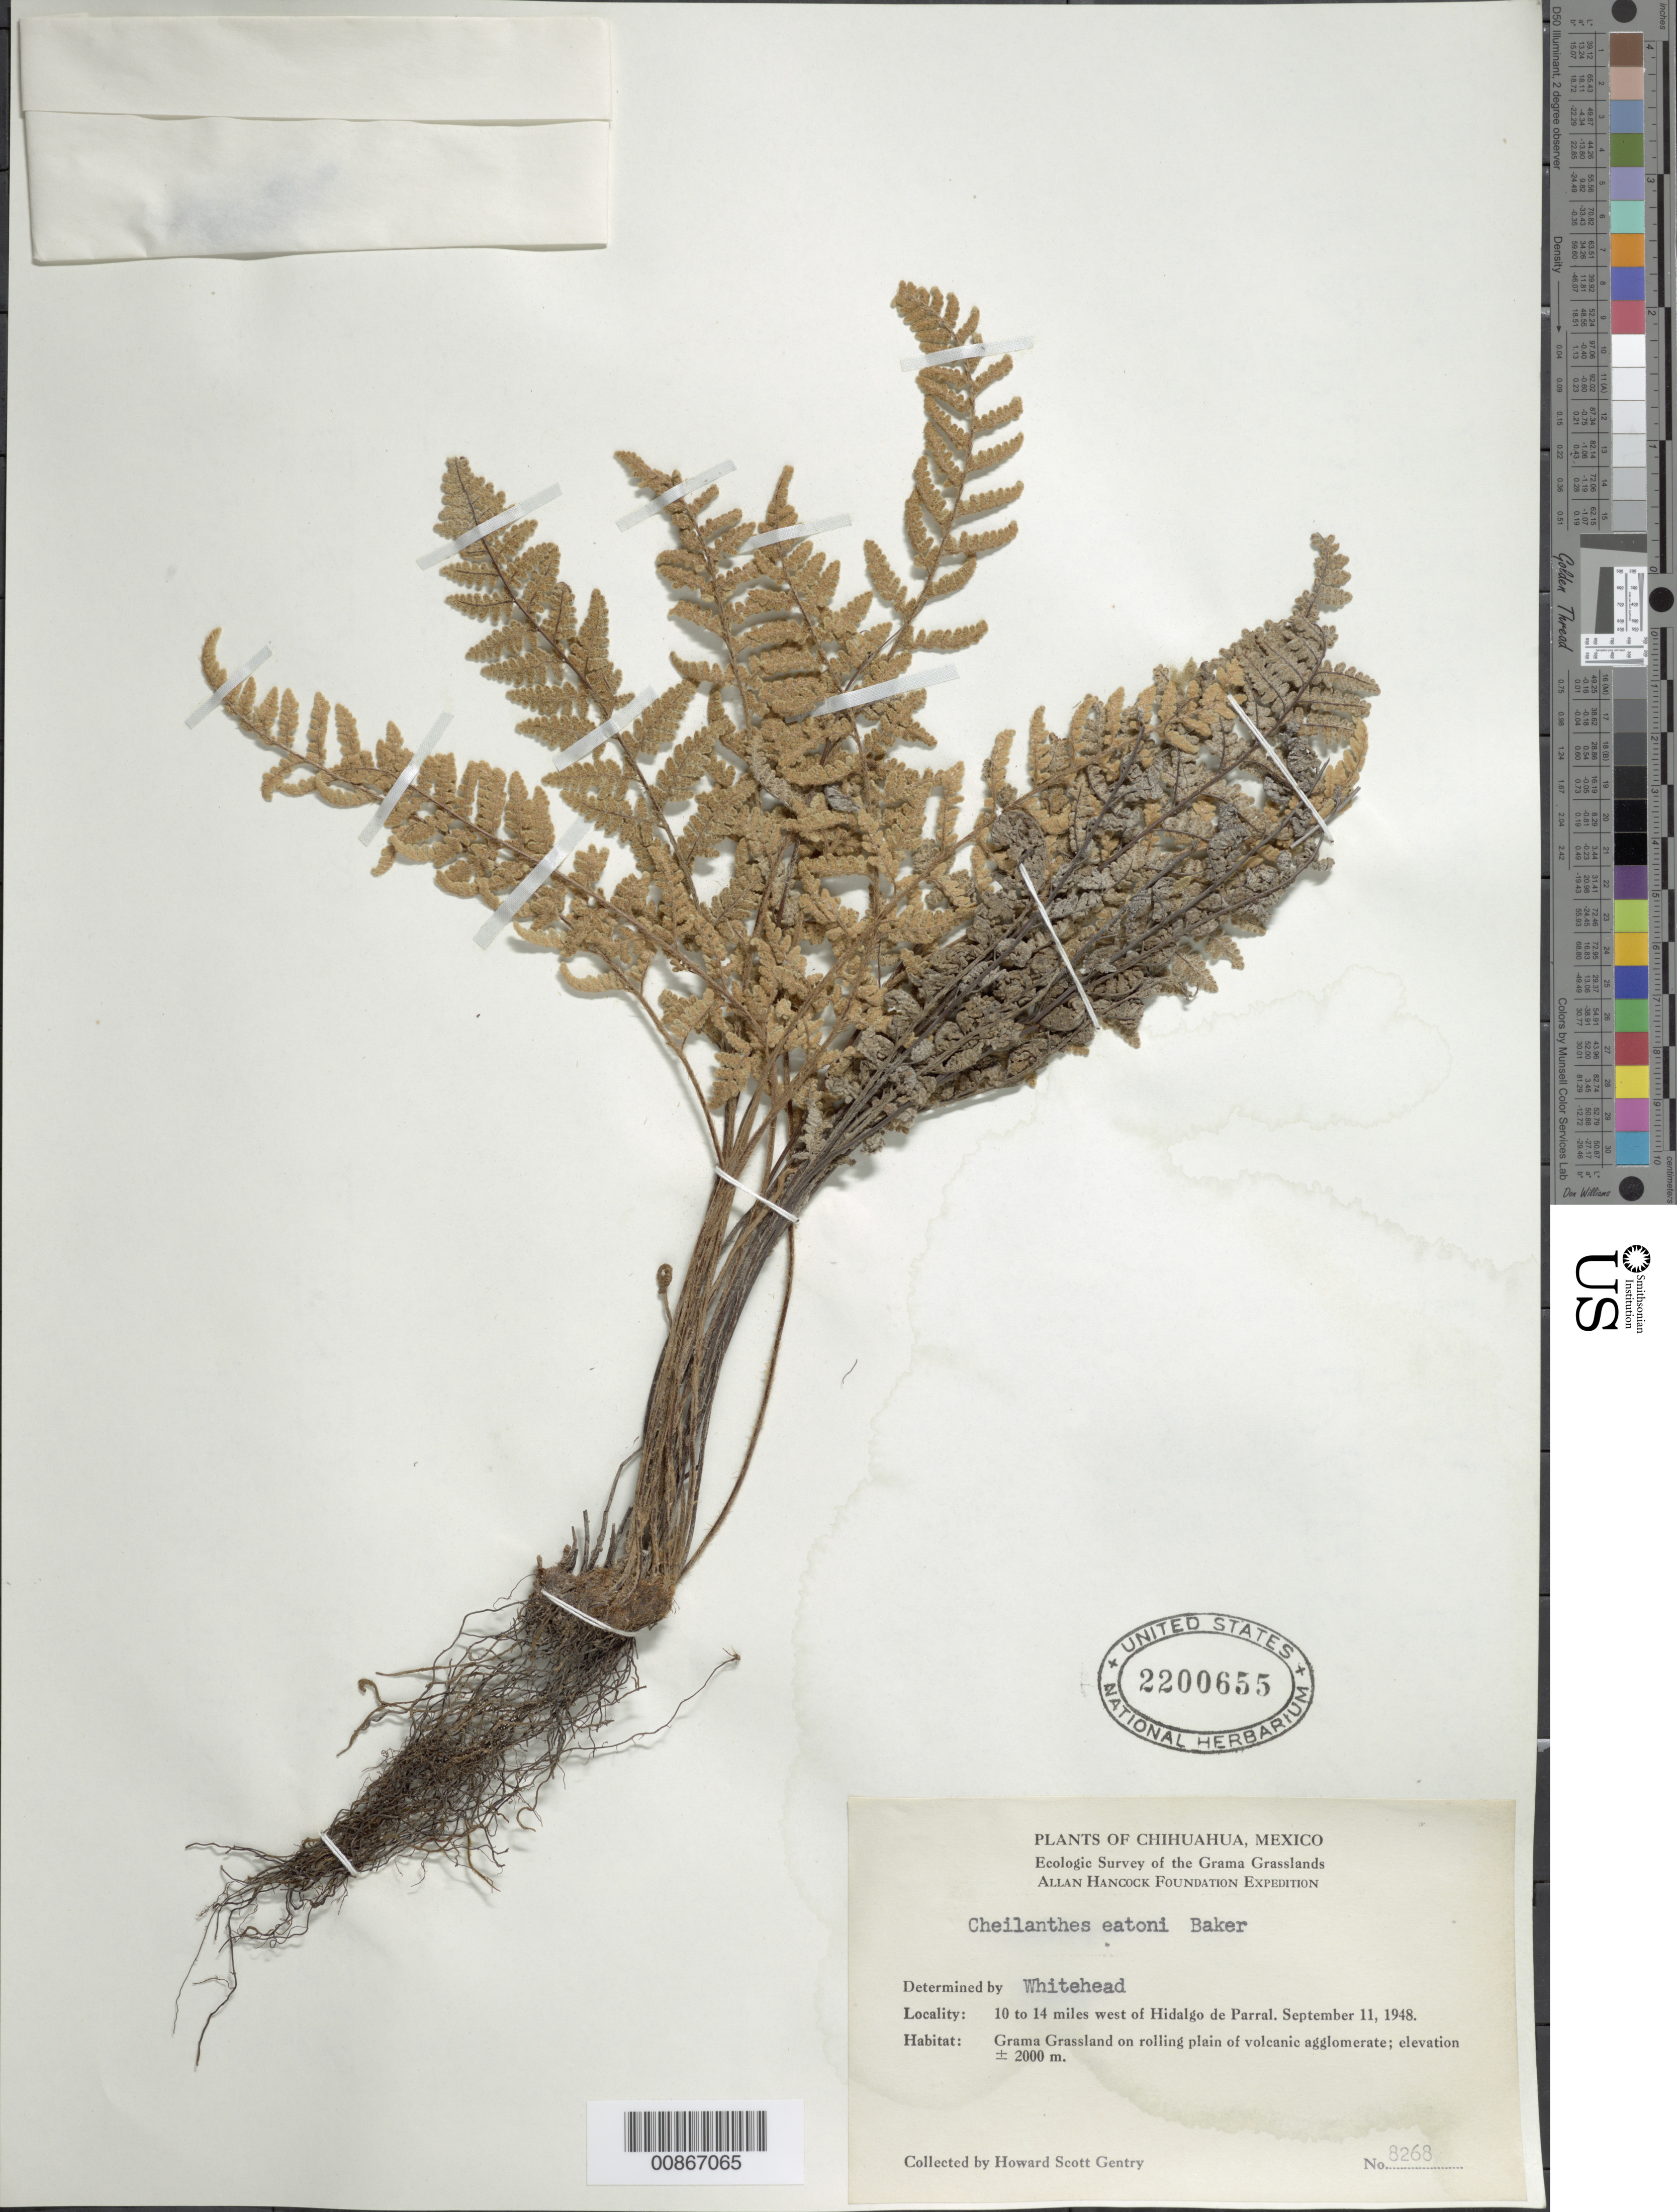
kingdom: Plantae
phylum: Tracheophyta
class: Polypodiopsida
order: Polypodiales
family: Pteridaceae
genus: Myriopteris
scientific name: Myriopteris rufa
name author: Fée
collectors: H. S. Gentry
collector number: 8268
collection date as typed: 11 Sep 1948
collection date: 1948-09-11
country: Mexico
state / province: Chihuahua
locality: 10 to 14 miles west of Hidalgo de Parral.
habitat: Grama Grassland on rolling plain of volcanic agglomerate.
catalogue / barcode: US 2200655